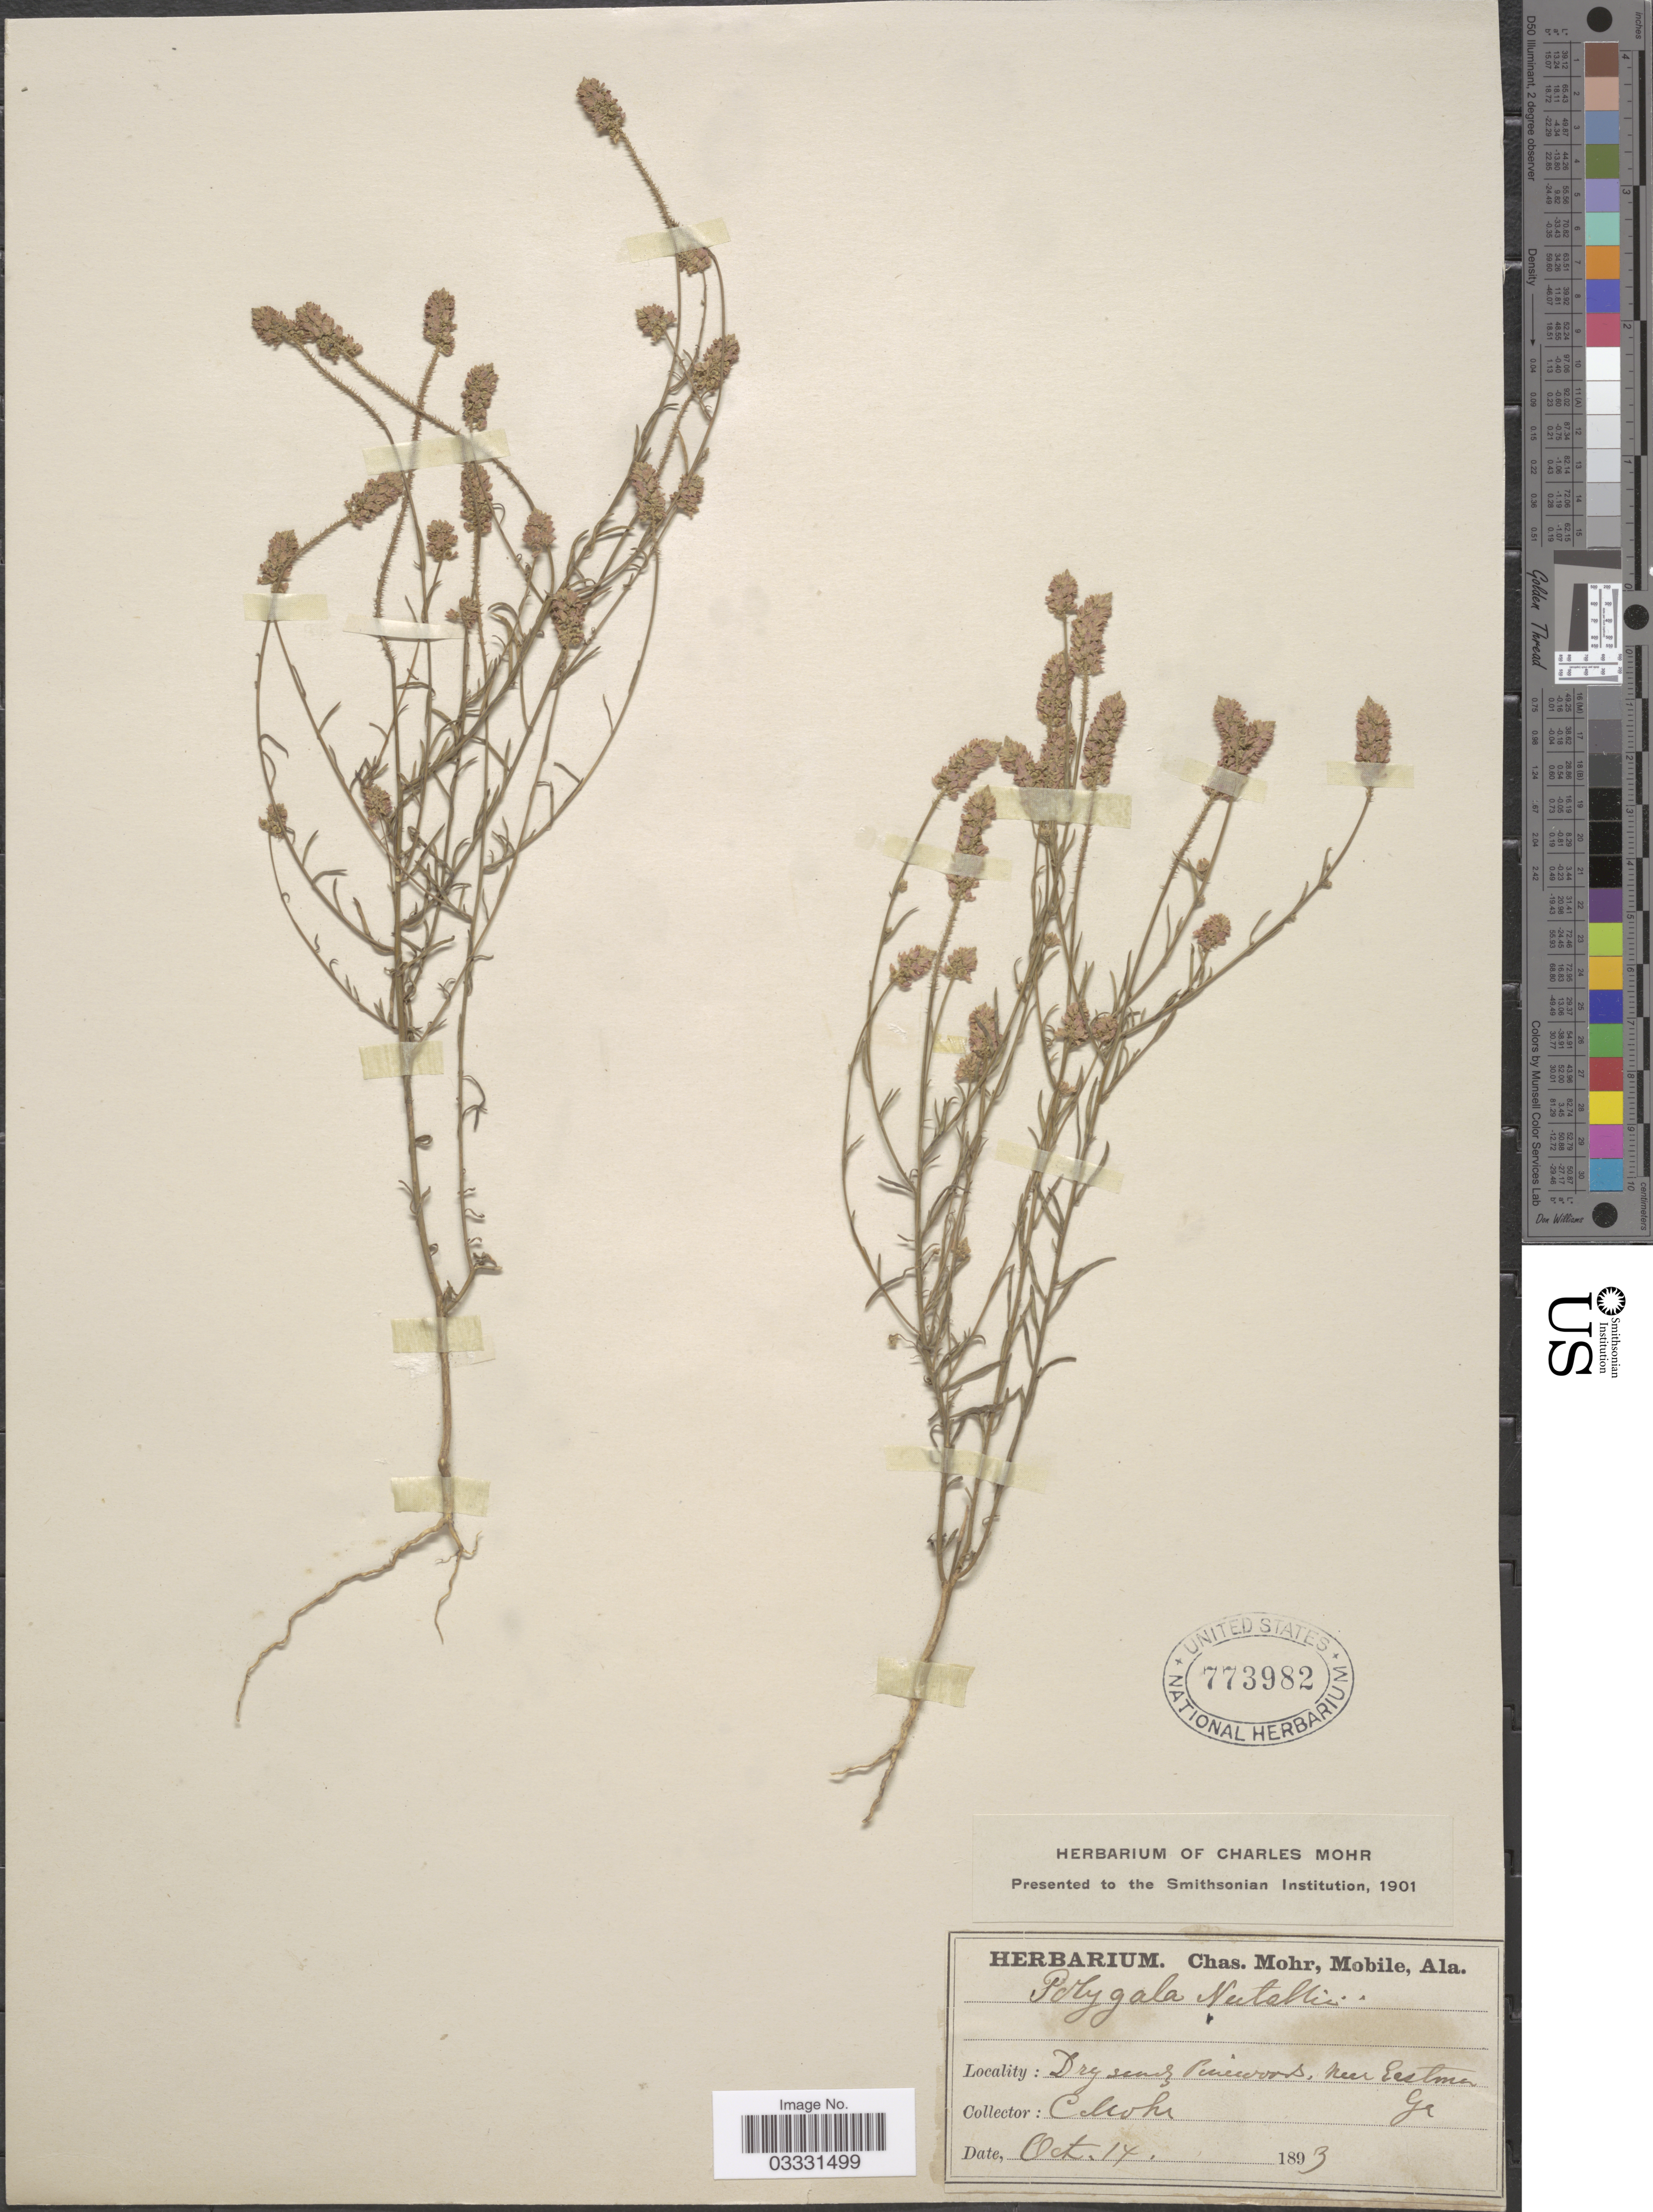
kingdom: Plantae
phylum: Tracheophyta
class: Magnoliopsida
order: Fabales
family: Polygalaceae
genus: Polygala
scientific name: Polygala nuttallii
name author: Torr. & A. Gray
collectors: Mohr, C. T. (herbarium)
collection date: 1893-10-14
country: United States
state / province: Georgia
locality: Near Eastman.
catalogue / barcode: US 773982